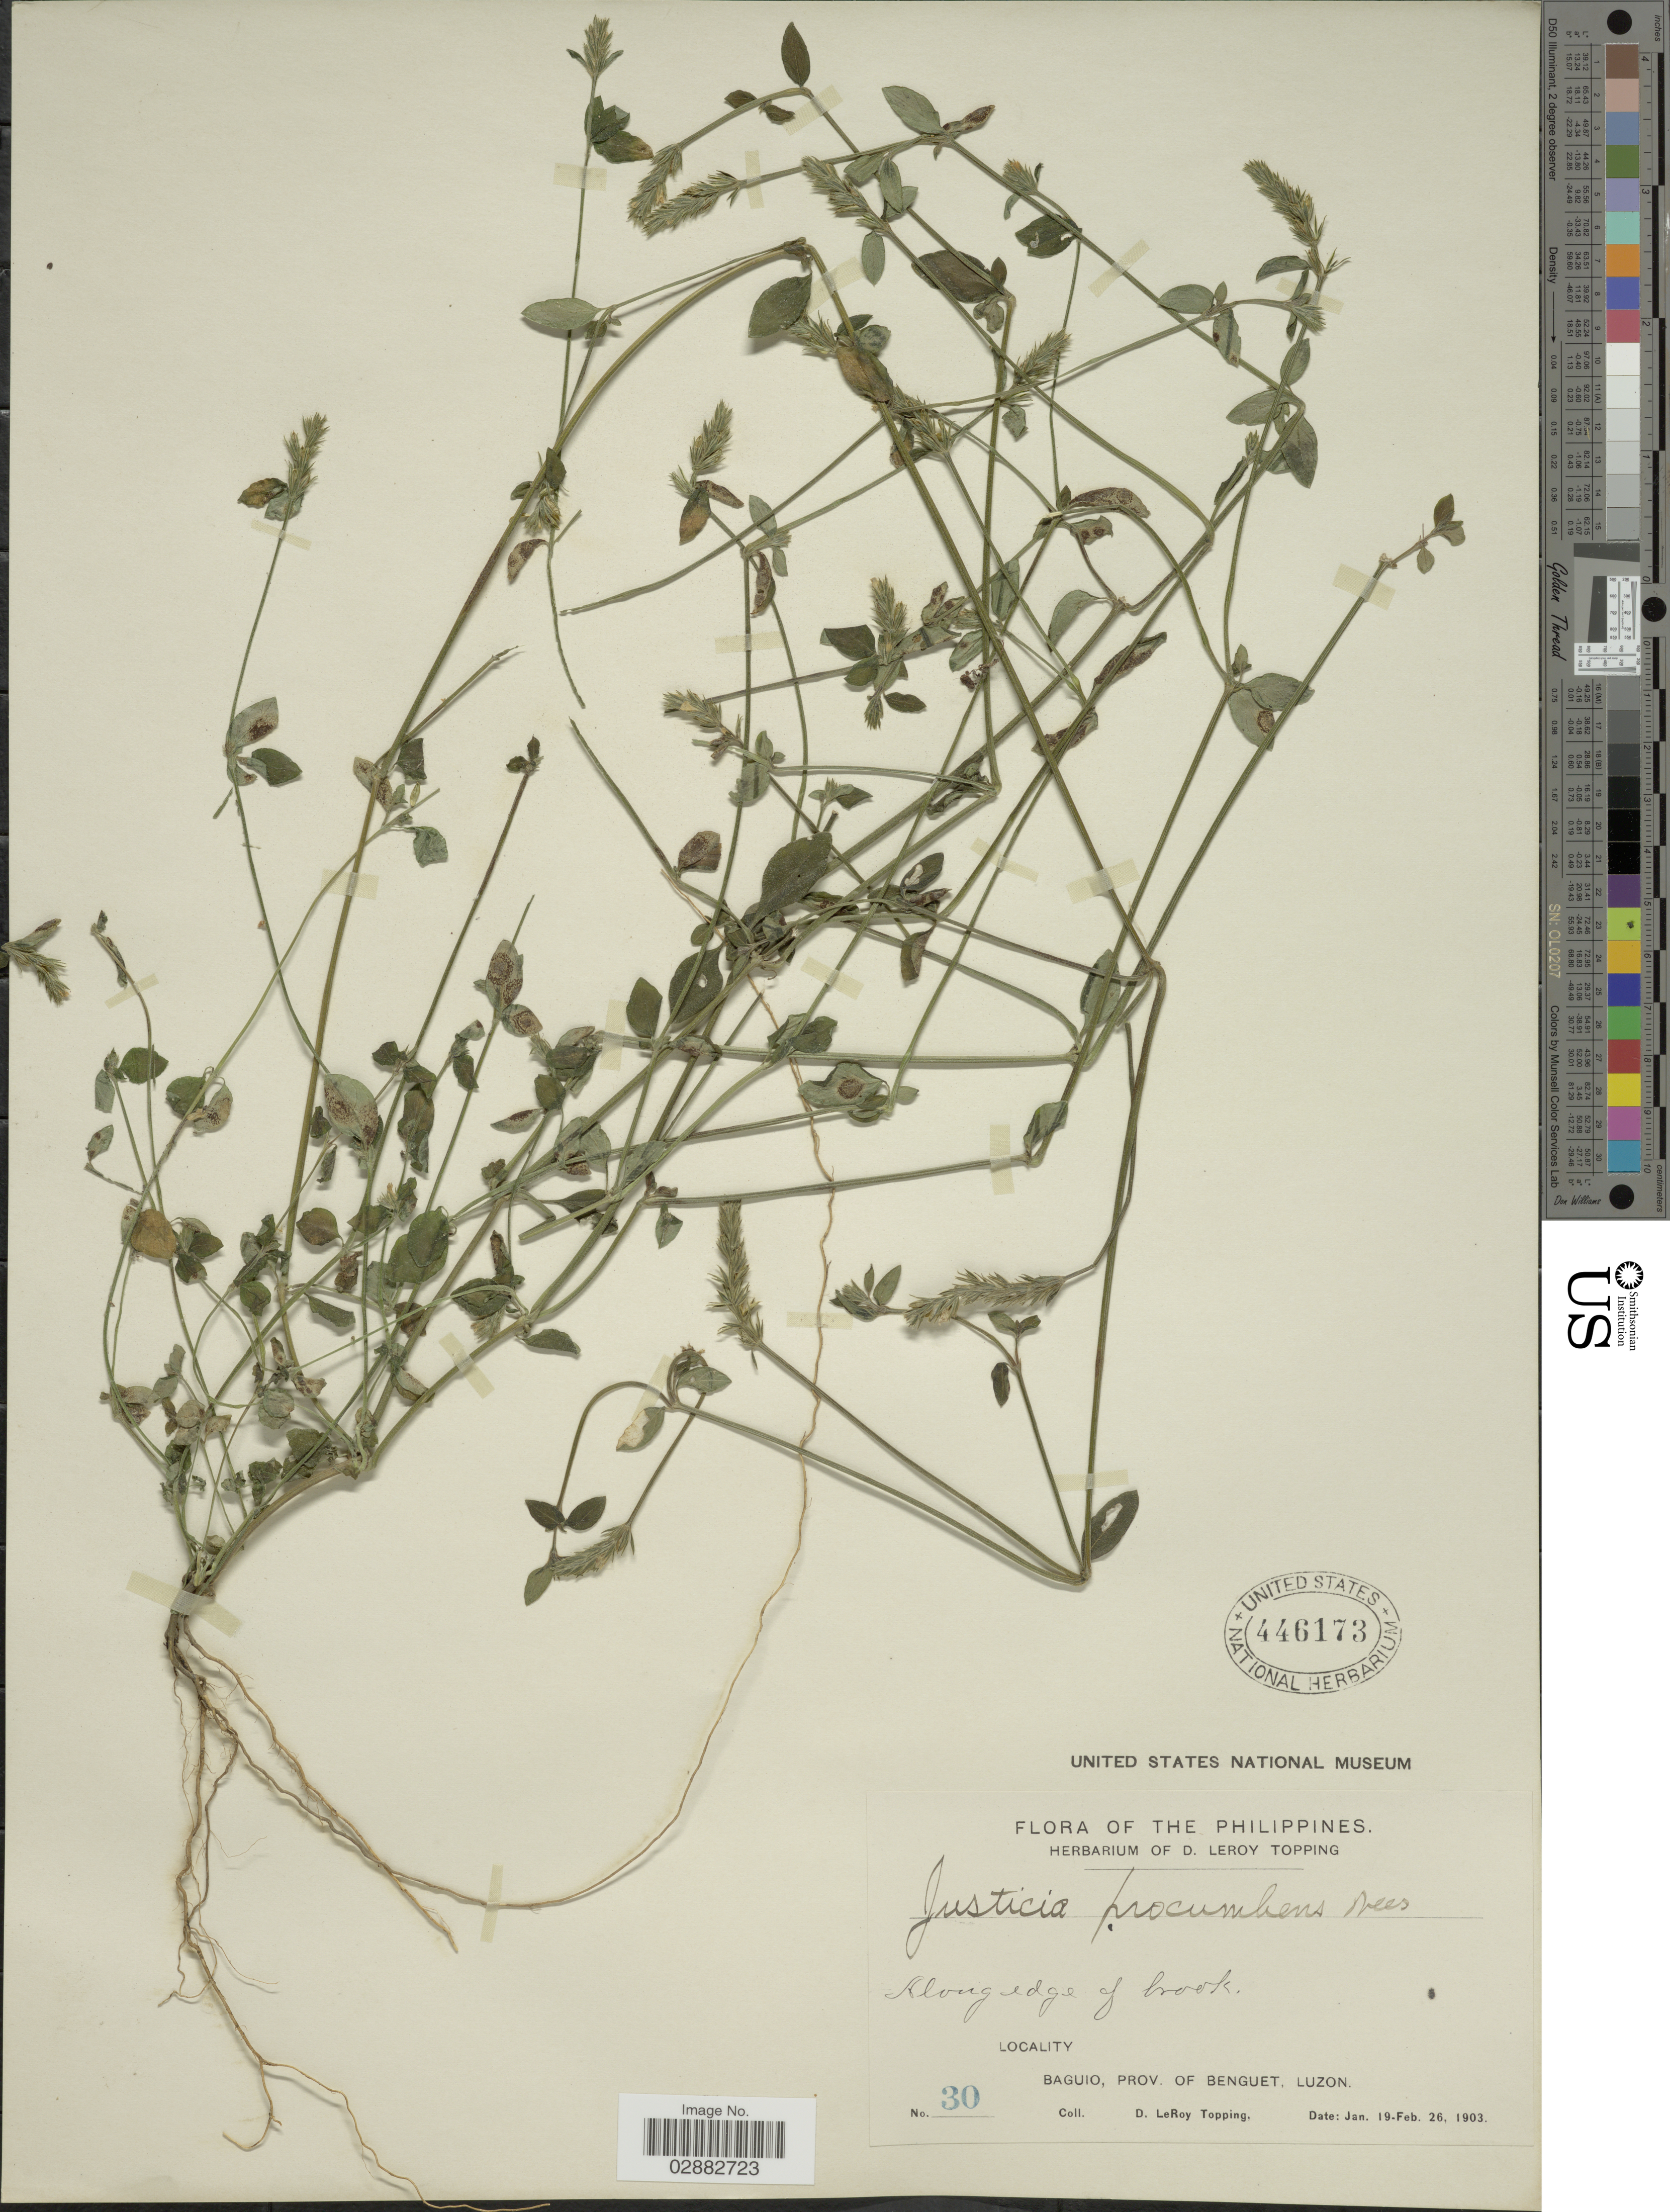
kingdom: Plantae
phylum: Tracheophyta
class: Magnoliopsida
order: Lamiales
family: Acanthaceae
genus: Justicia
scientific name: Justicia procumbens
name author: L.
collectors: D. L. Topping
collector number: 30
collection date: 1903-01-19/1903-02-26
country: Philippines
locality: Baguio, Prov. Benguet, Luzon.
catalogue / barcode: US 446173